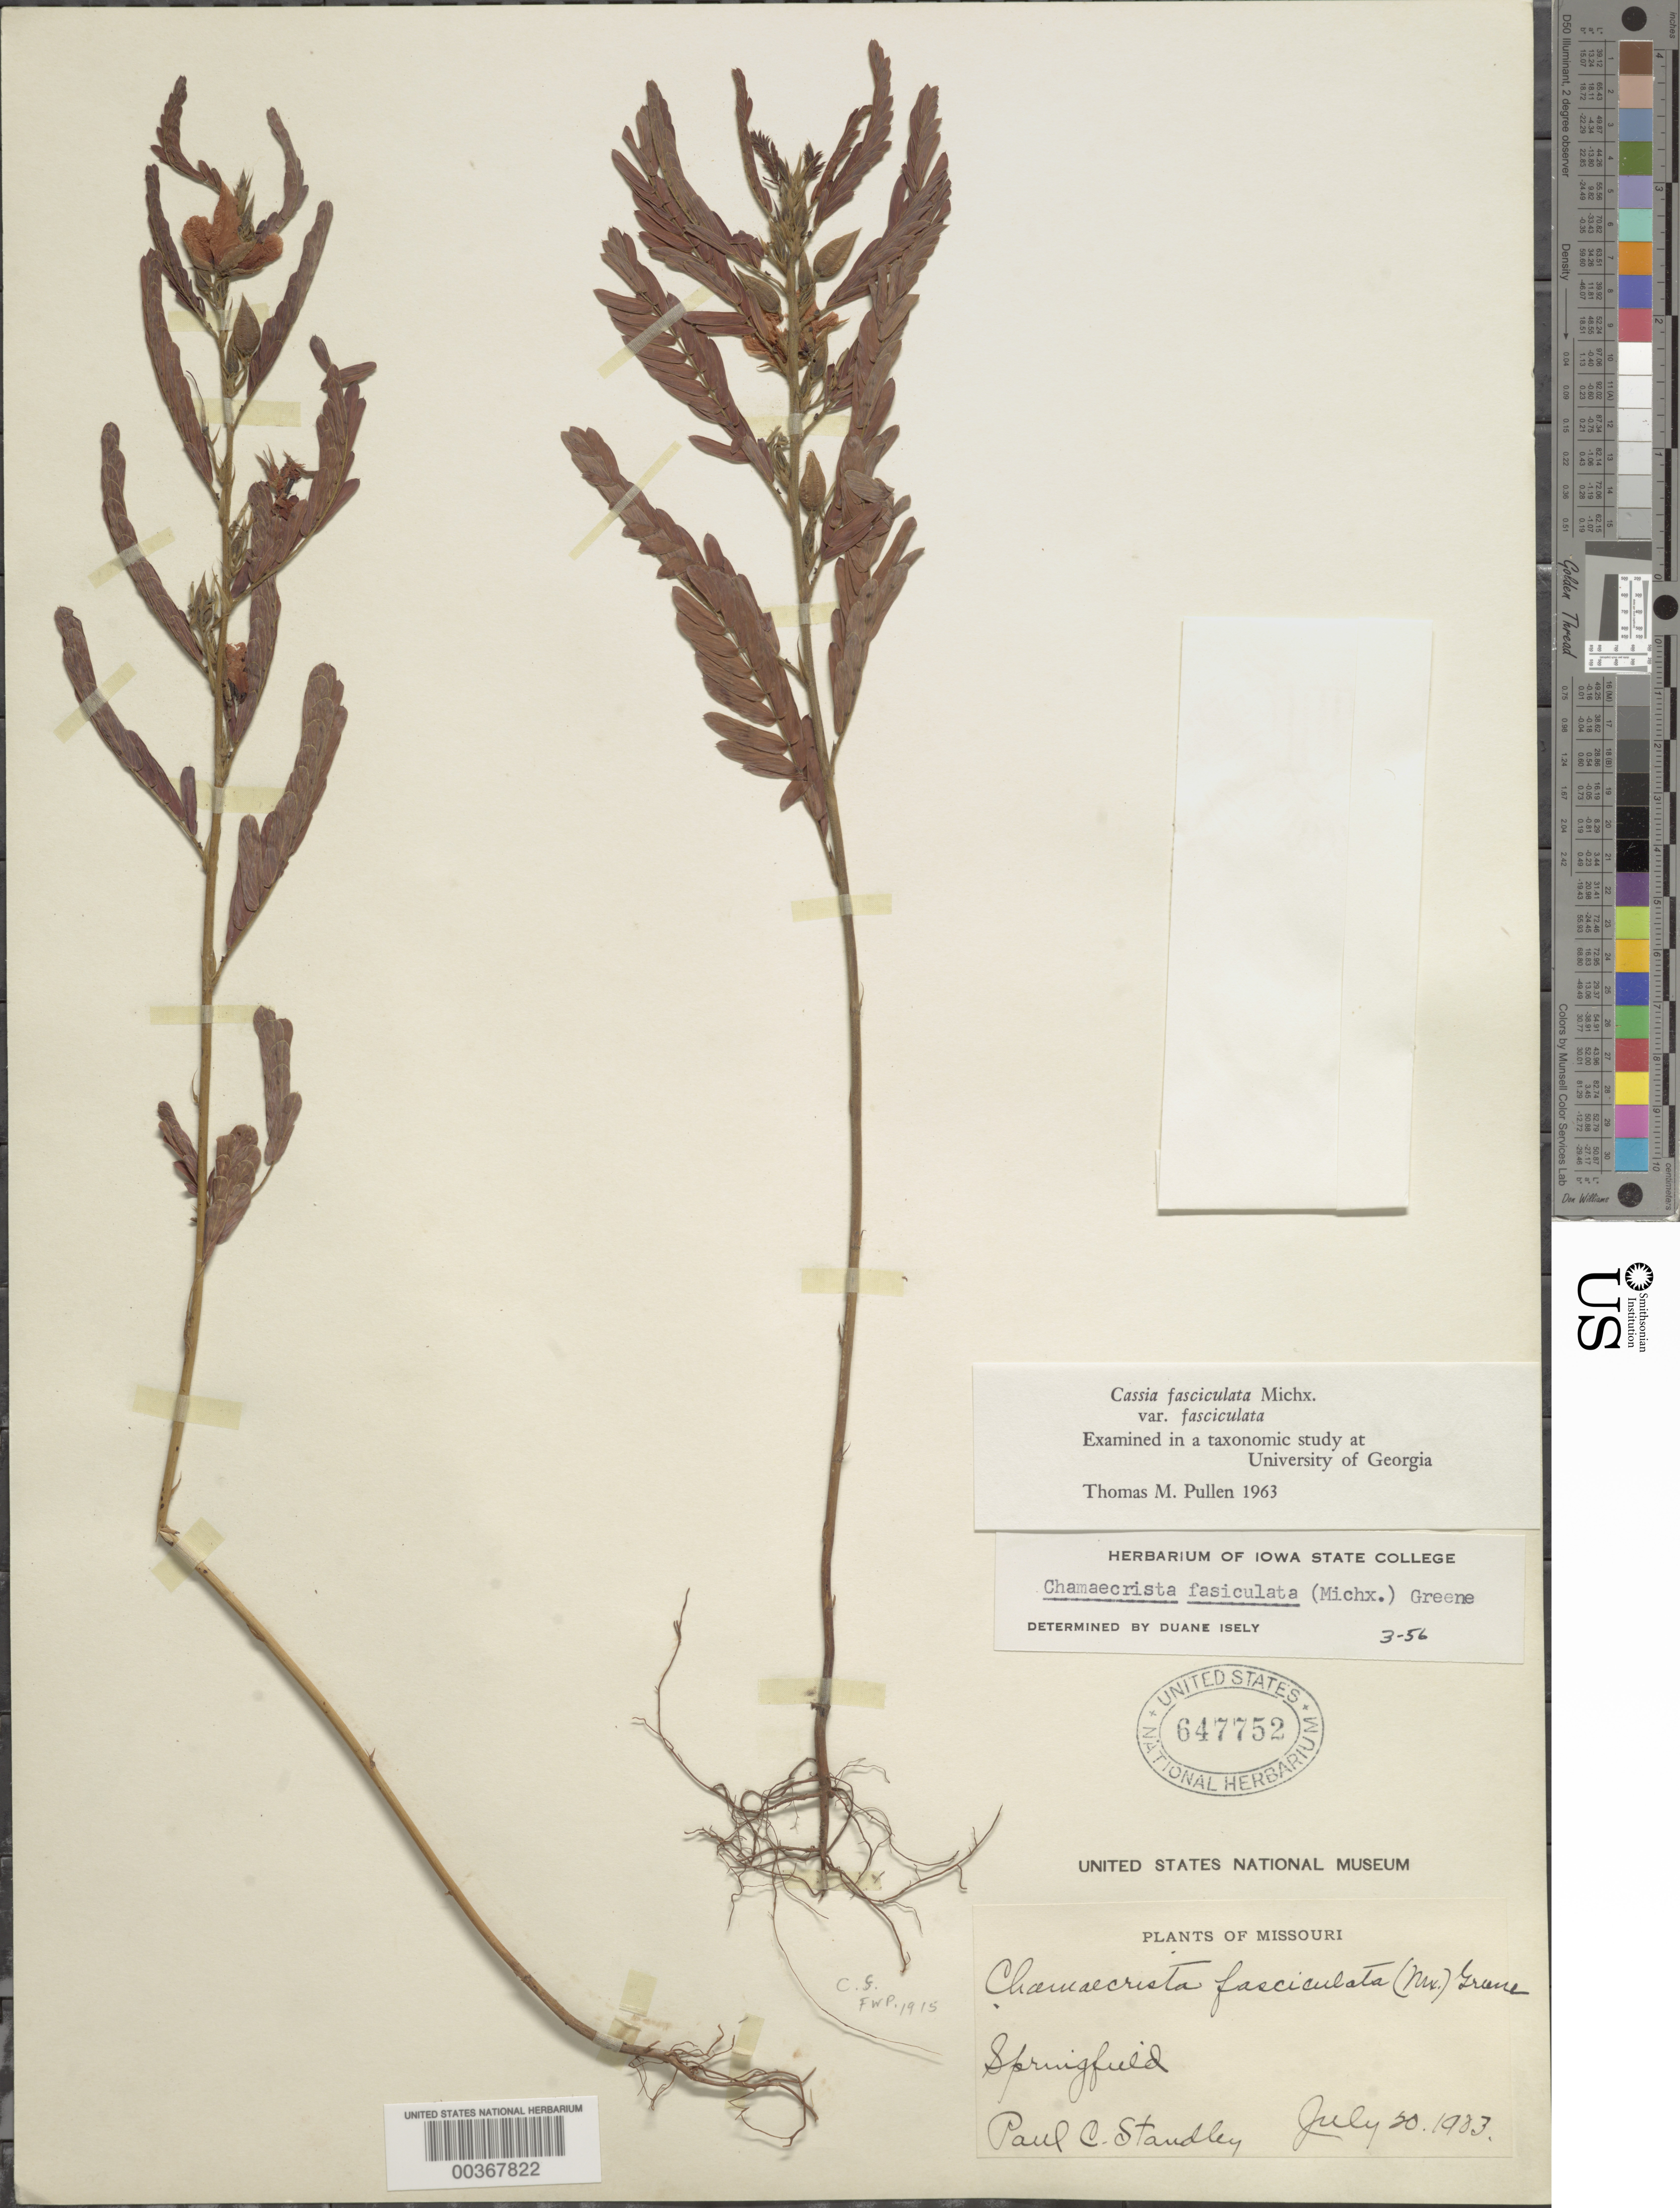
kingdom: Plantae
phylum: Tracheophyta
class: Magnoliopsida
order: Fabales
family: Fabaceae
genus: Chamaecrista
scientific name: Chamaecrista nictitans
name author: (L.) Moench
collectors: P. C. Standley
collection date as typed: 20 Jul 1903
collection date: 1903-07-20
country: United States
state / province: Missouri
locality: Springfield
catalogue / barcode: US 647752